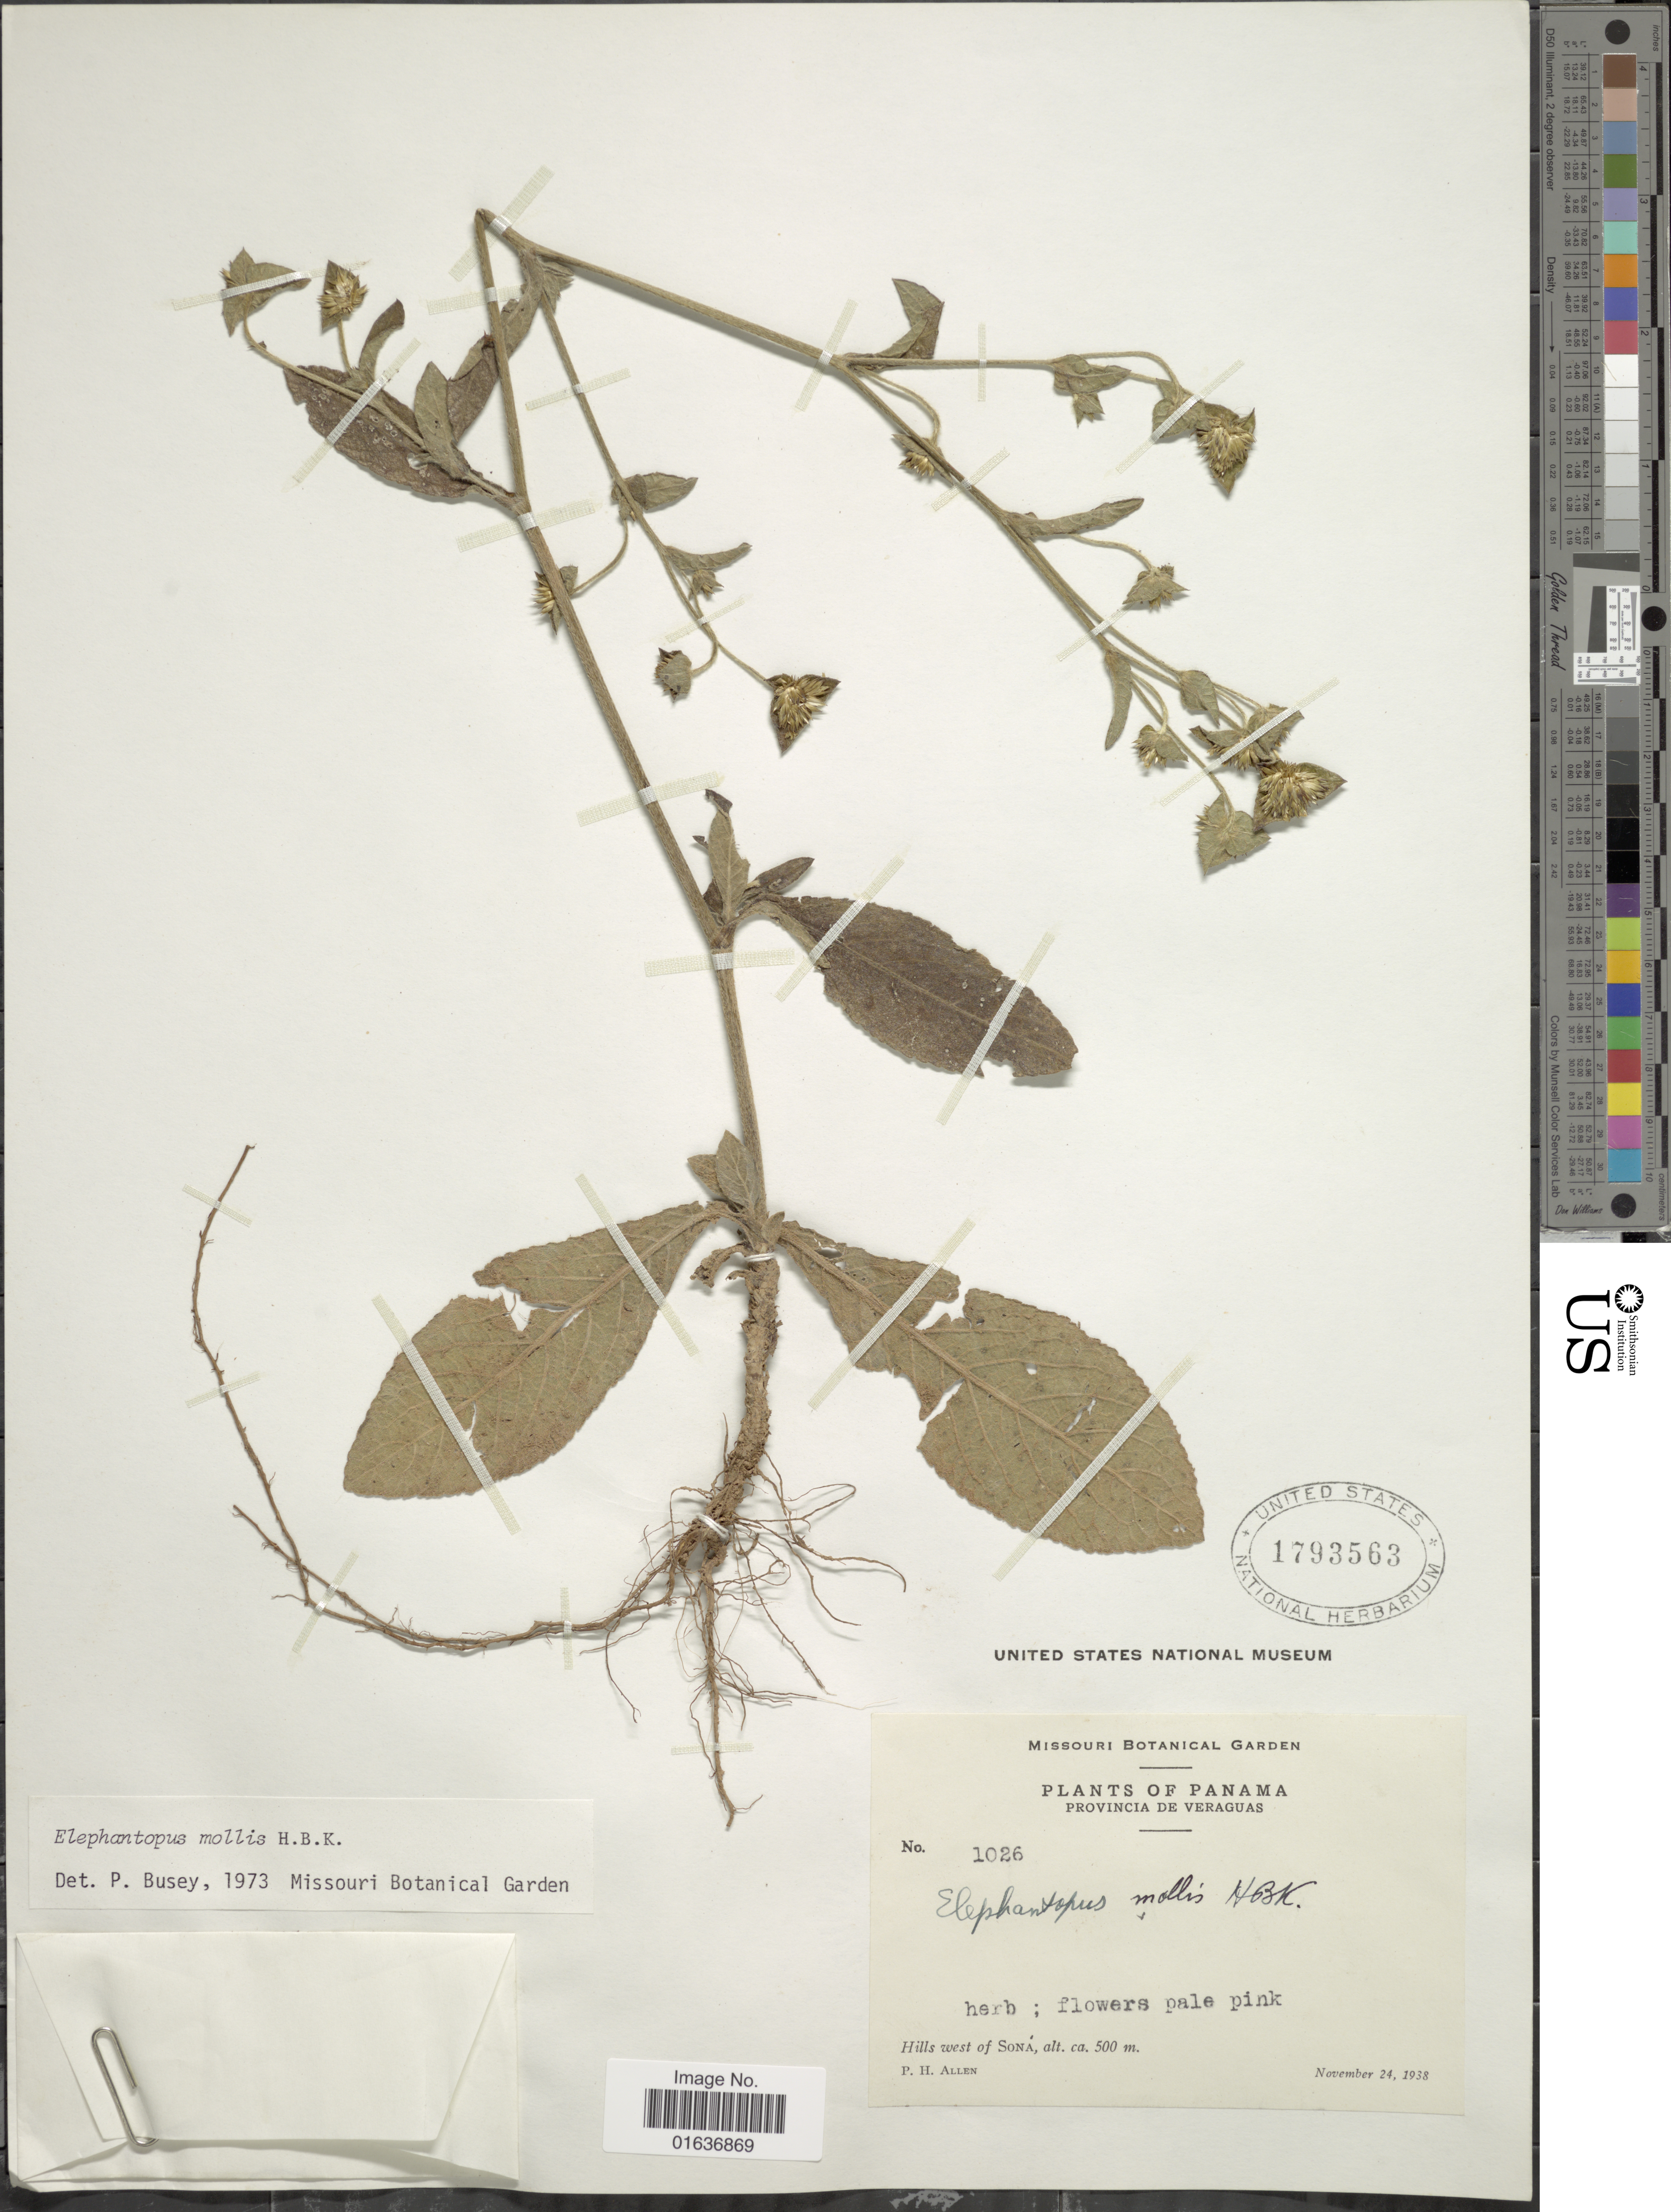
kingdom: Plantae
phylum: Tracheophyta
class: Magnoliopsida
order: Asterales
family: Asteraceae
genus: Elephantopus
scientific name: Elephantopus mollis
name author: Kunth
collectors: P. H. Allen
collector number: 1026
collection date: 1938-11-24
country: Panama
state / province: Veraguas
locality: Hills west of Soná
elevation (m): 500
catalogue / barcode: US 1793563